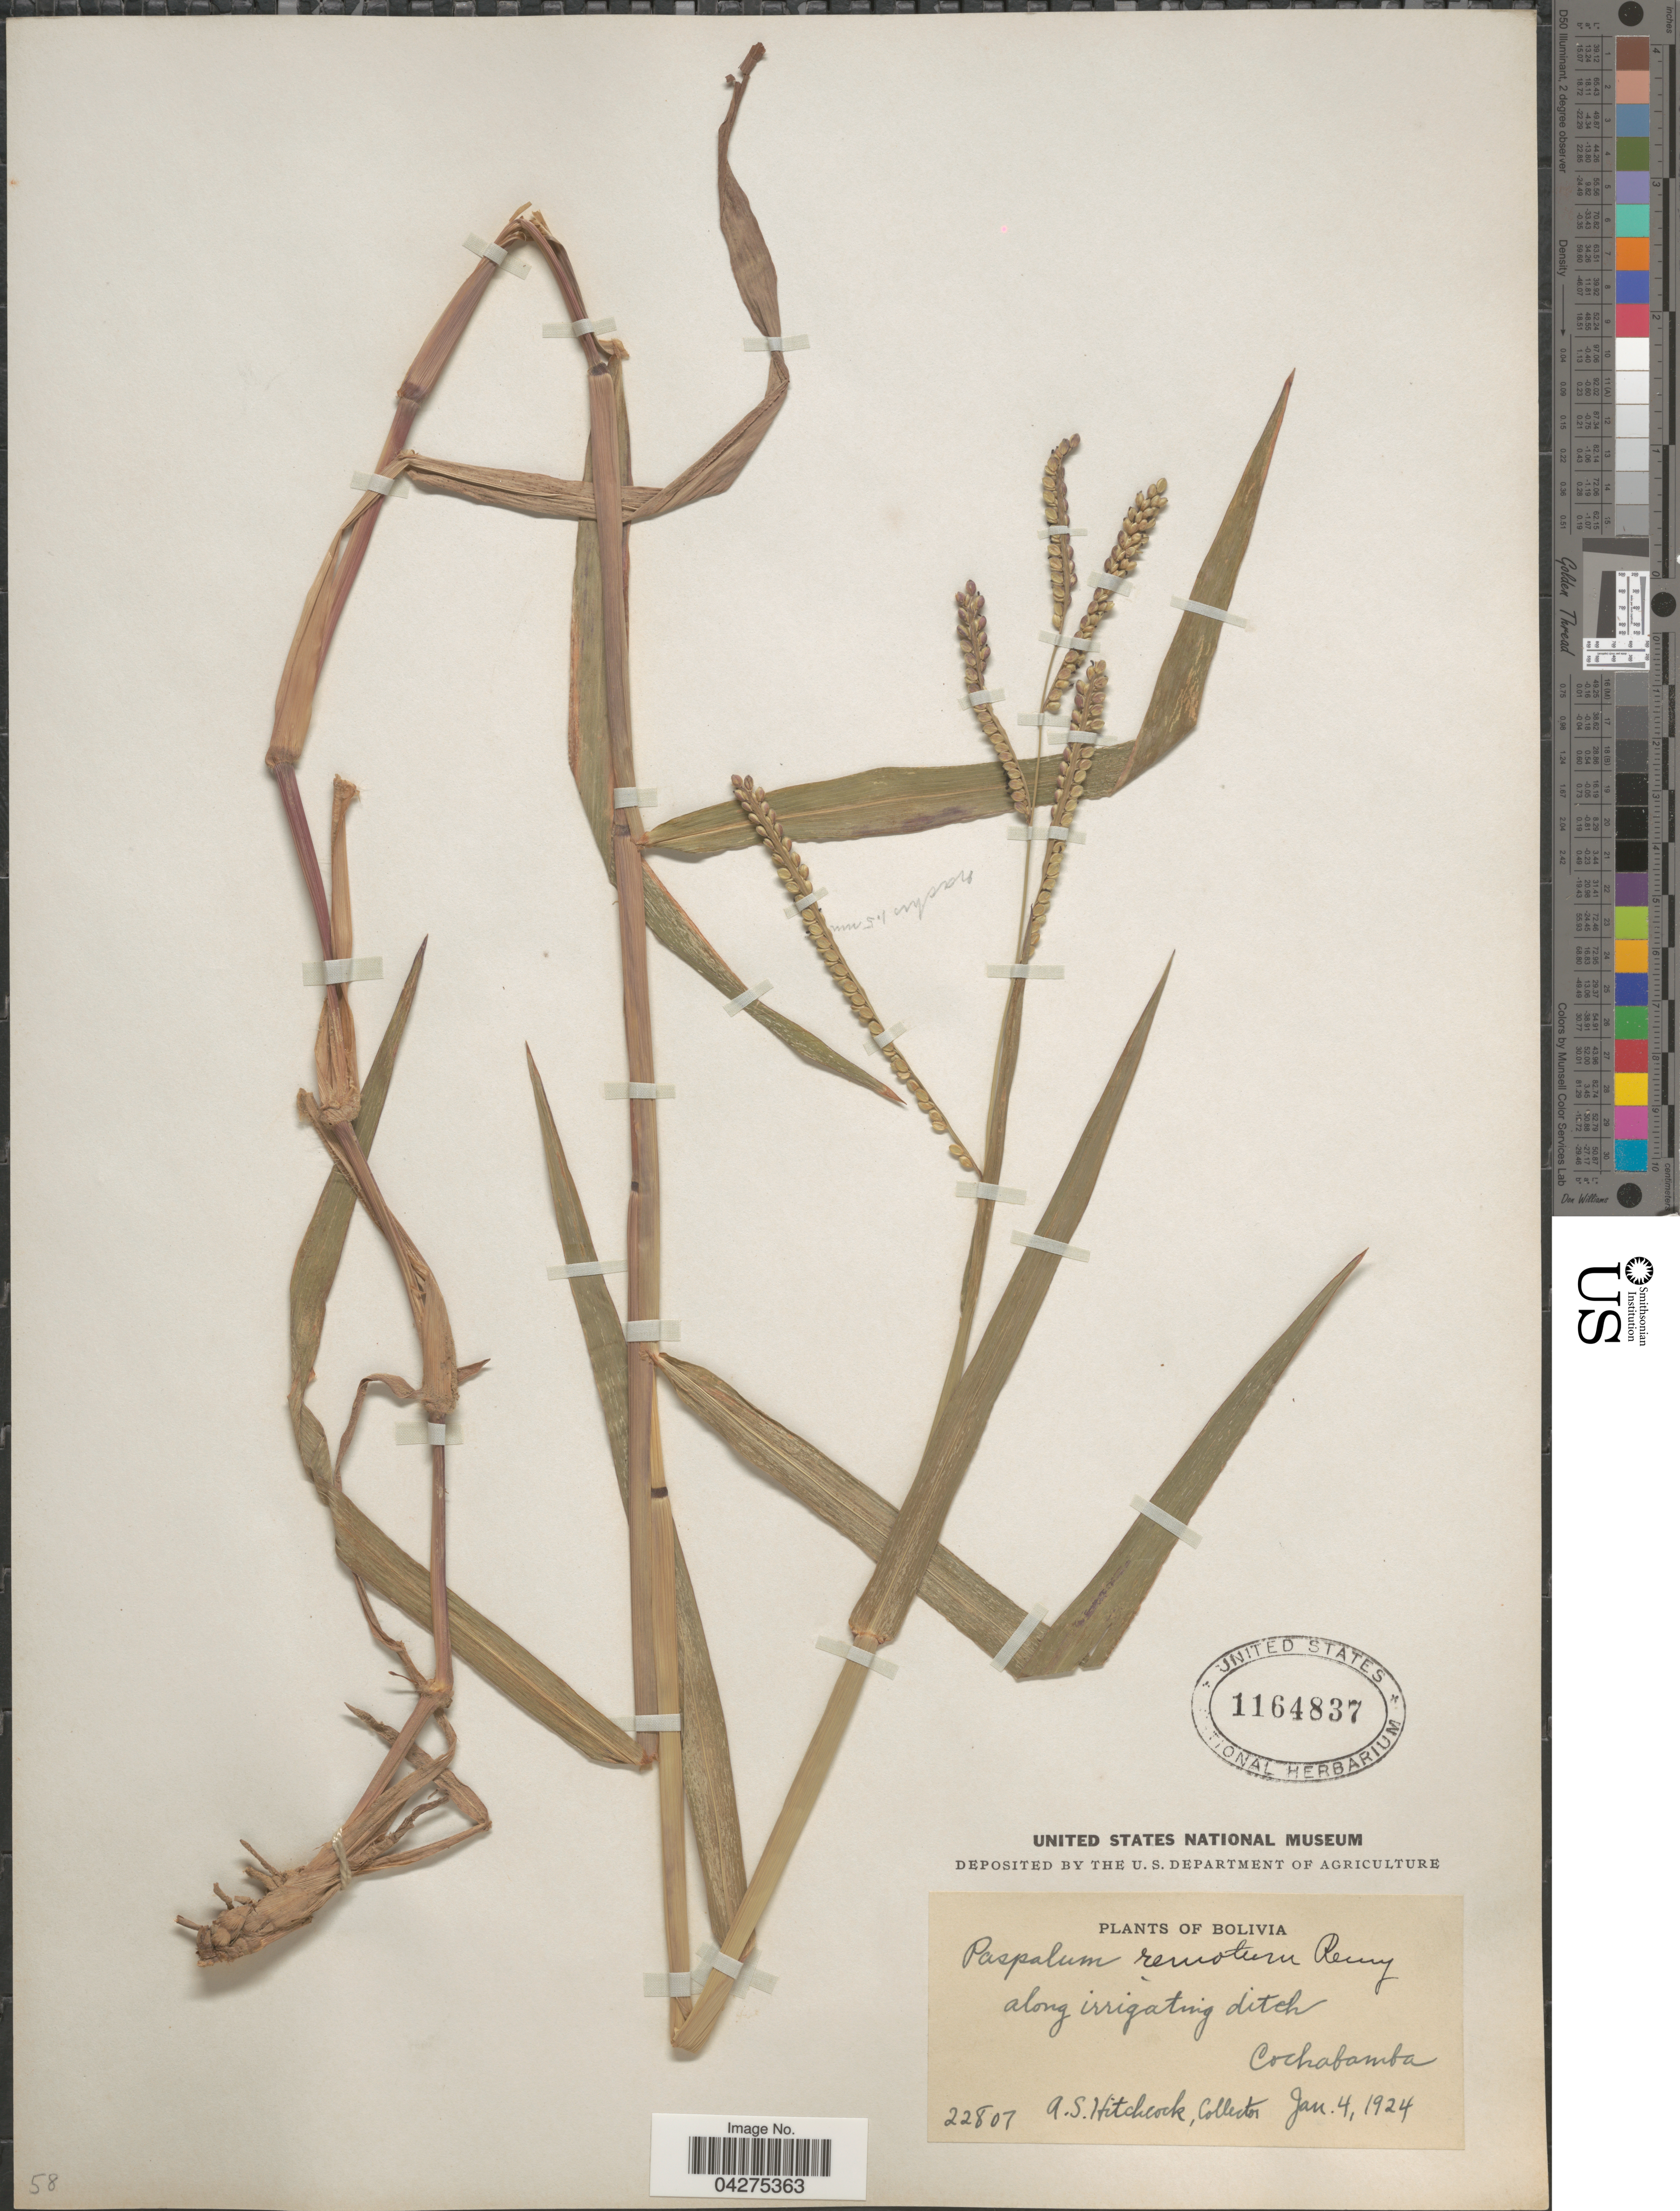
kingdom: Plantae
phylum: Tracheophyta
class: Liliopsida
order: Poales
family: Poaceae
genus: Paspalum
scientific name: Paspalum remotum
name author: J. Rémy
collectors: A. S. Hitchcock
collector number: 22807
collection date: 1924-01-04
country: Bolivia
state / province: Cochabamba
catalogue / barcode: US 1164837